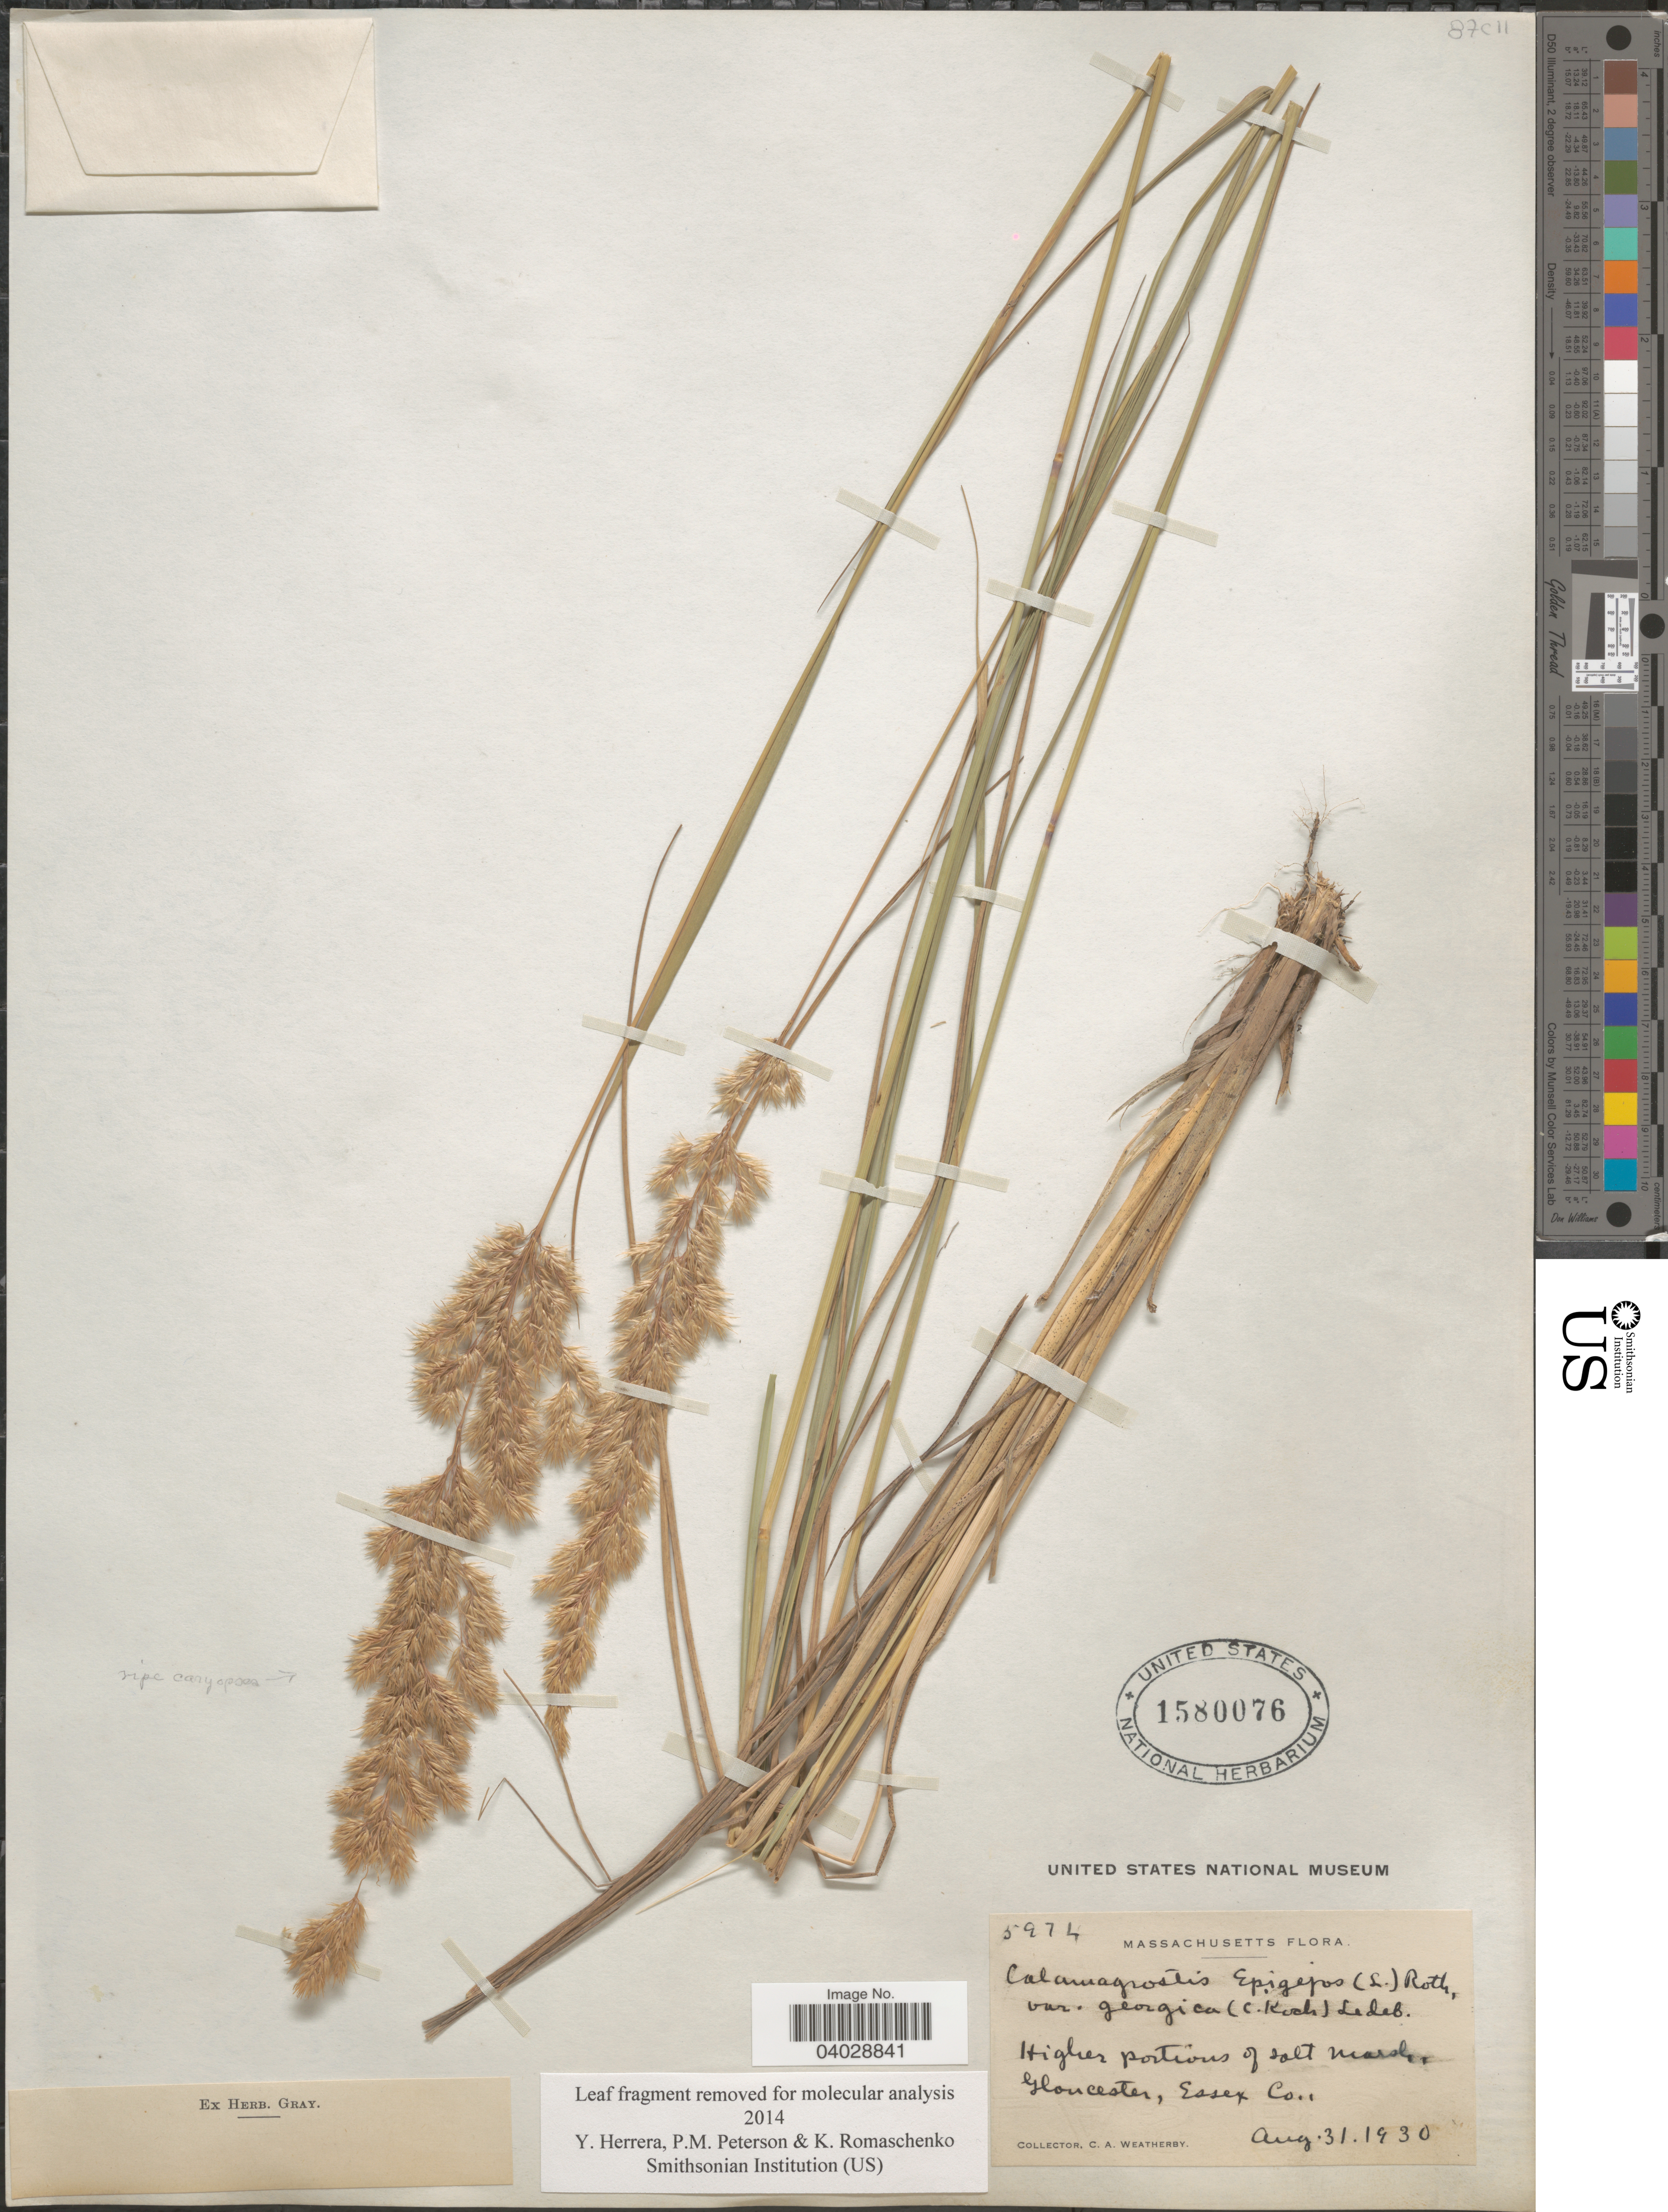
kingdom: Plantae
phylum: Tracheophyta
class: Liliopsida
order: Poales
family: Poaceae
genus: Calamagrostis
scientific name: Calamagrostis epigeios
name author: (L.) Roth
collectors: C. A. Weatherby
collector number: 5974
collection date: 1930-08-31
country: United States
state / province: Massachusetts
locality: Higher portions of salt marsh, Gloucester, Essex Co.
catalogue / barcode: US 1580076